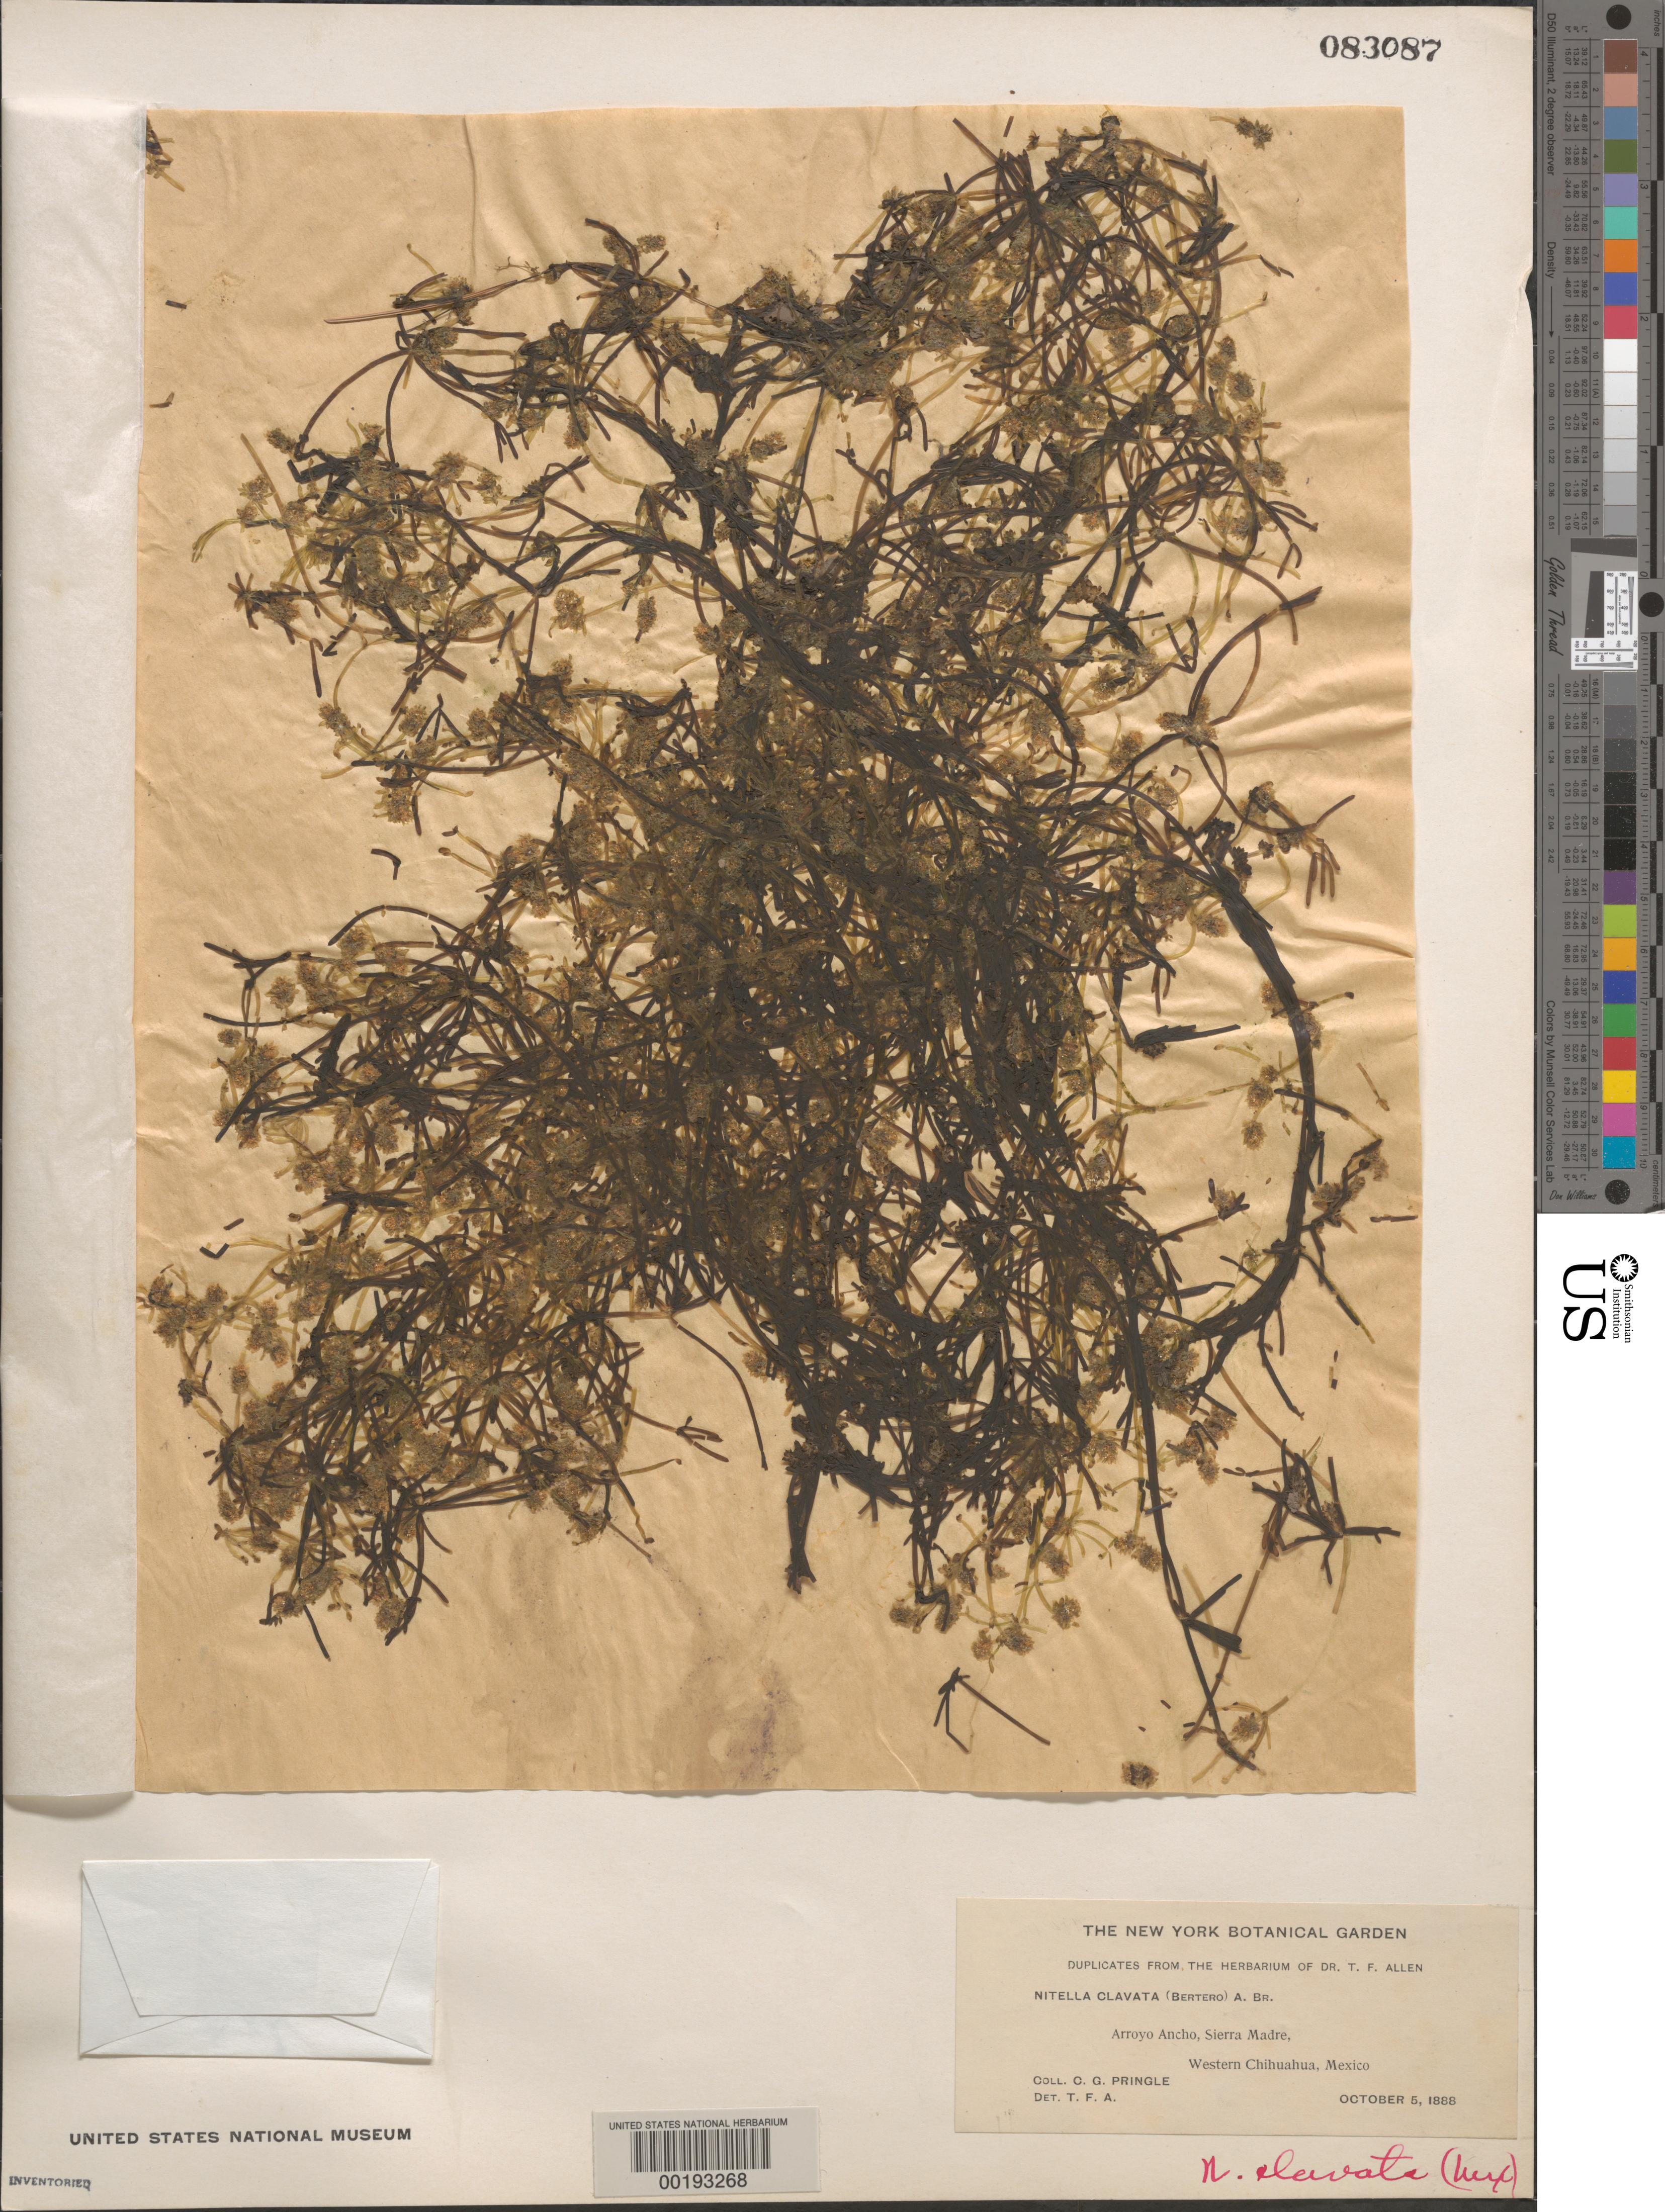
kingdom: Plantae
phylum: Charophyta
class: Charophyceae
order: Charales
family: Characeae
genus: Nitella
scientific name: Nitella clavata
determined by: Allen, Timothy F.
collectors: C. G. Pringle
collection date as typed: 05 Oct 1888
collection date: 1888-10-05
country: Mexico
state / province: Chihuahua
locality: Arroyo Aucho, Sierra Madre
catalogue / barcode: US 83087